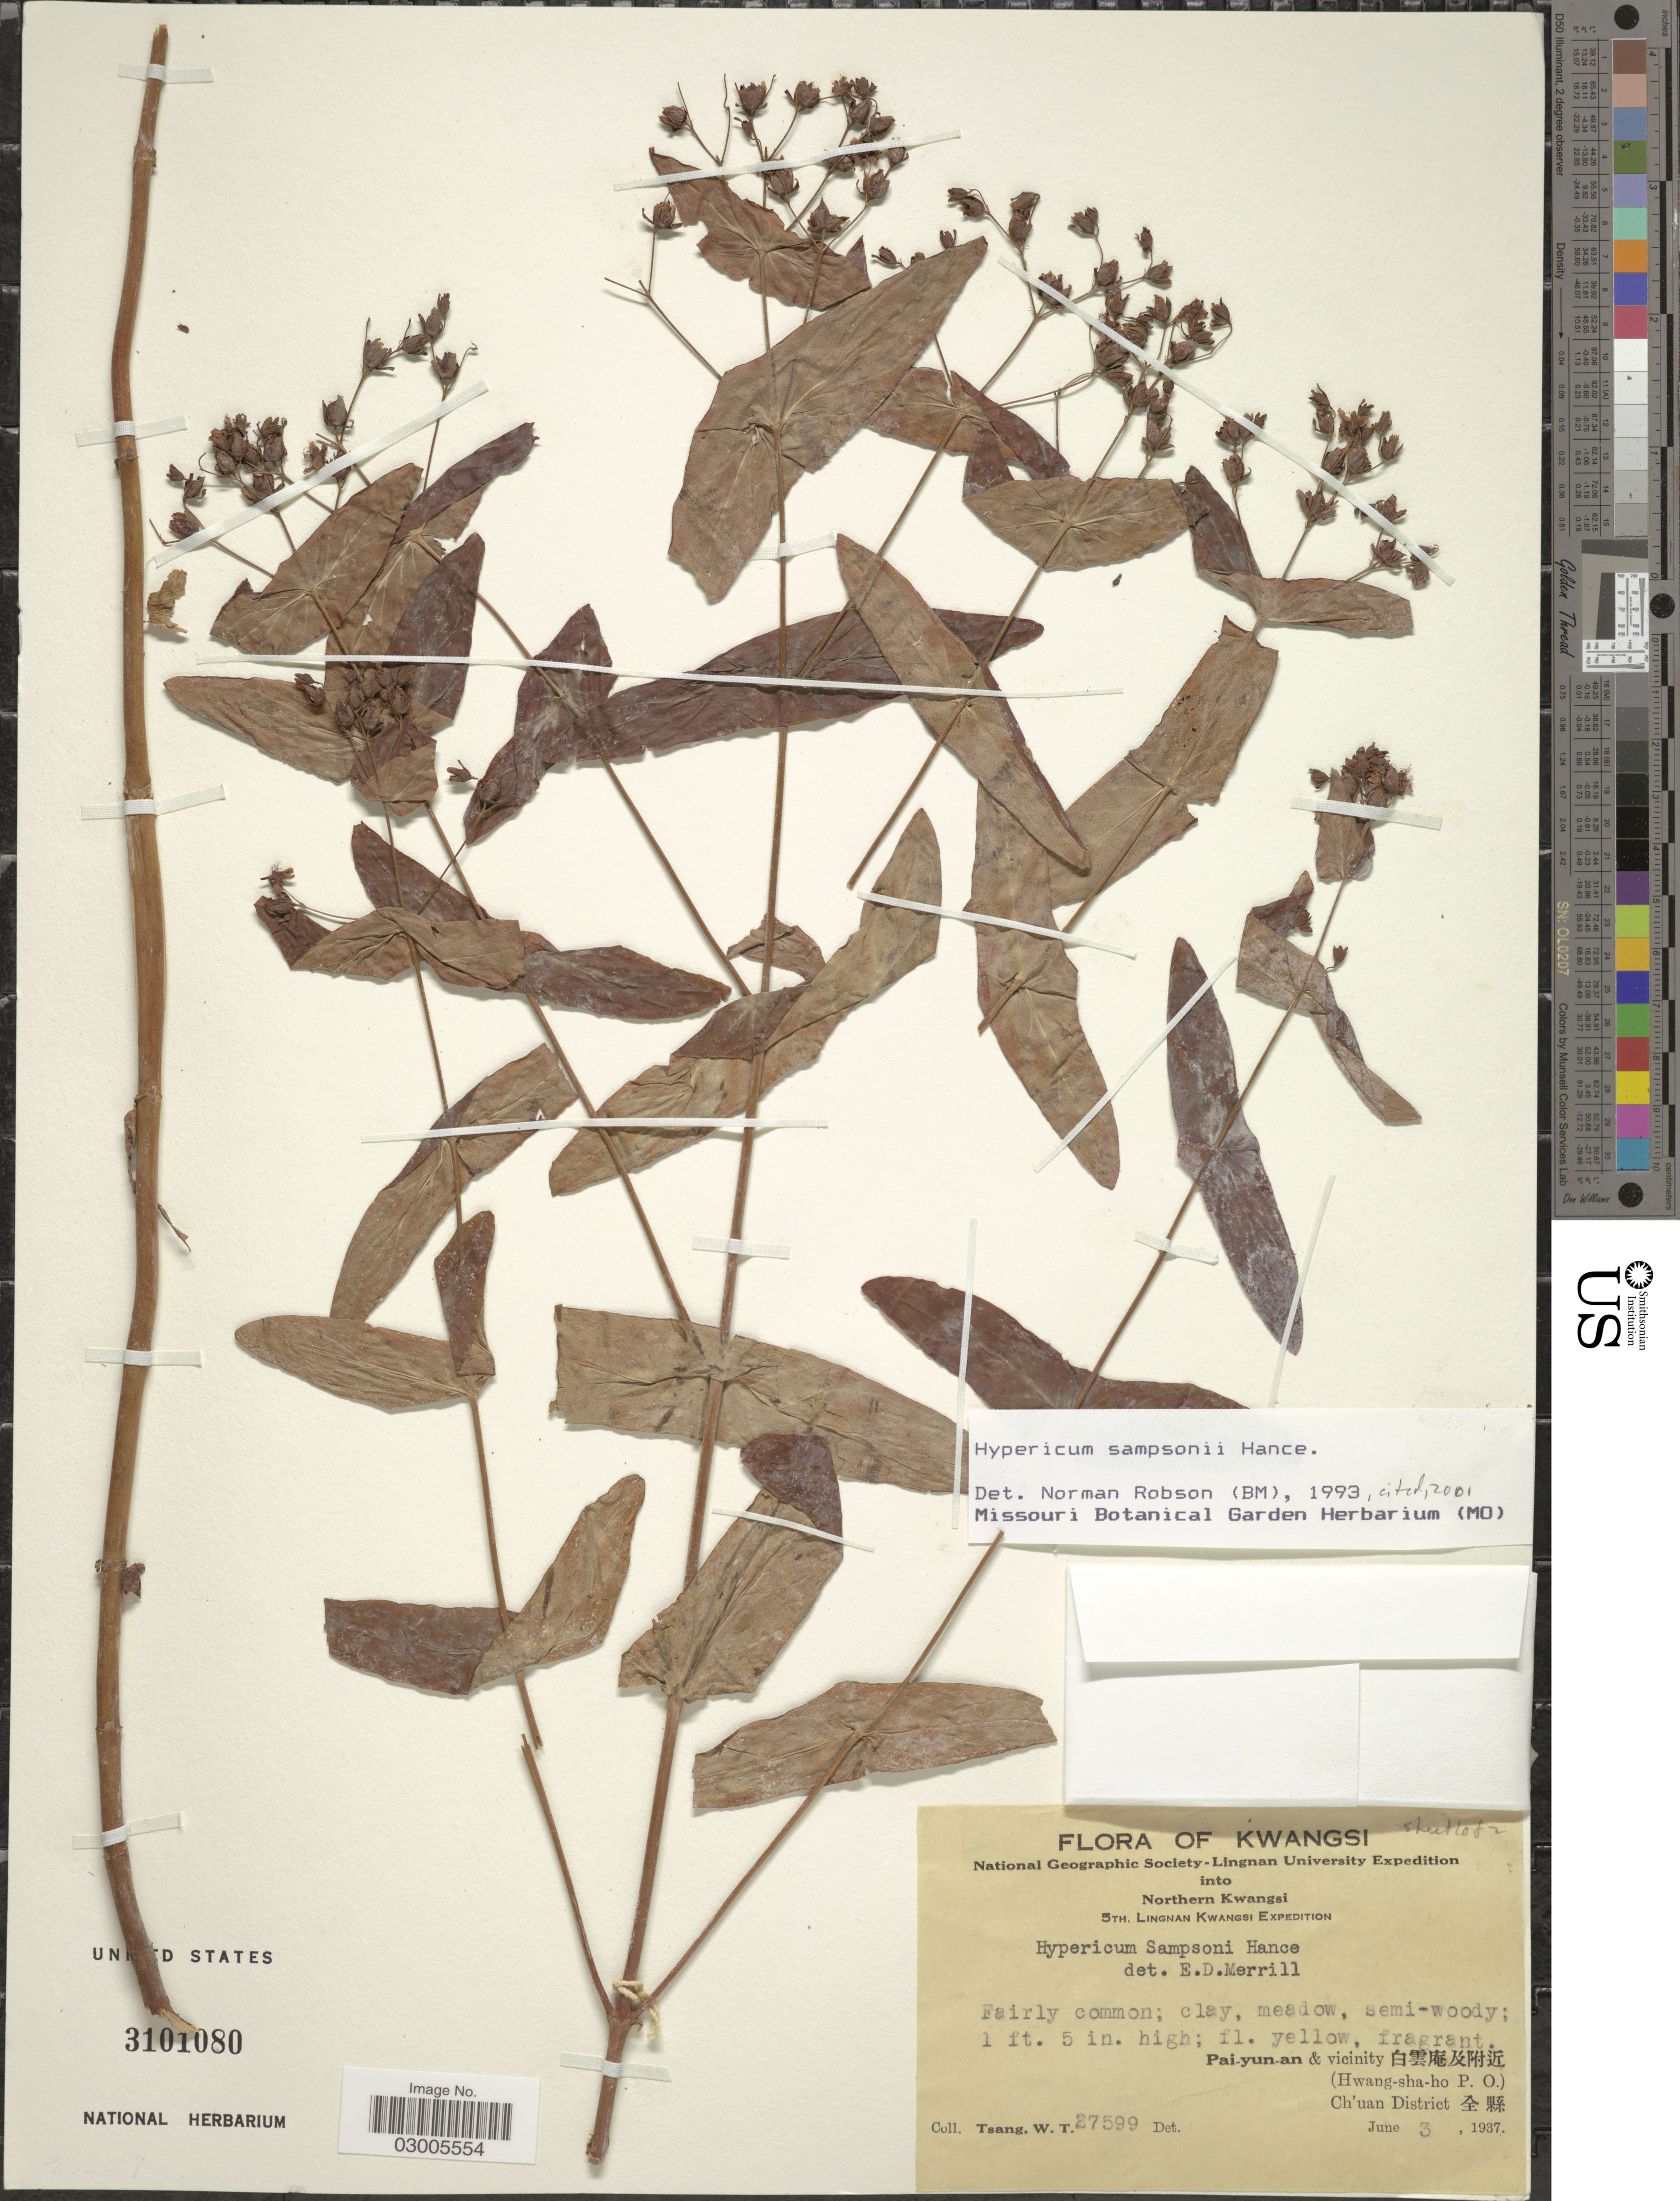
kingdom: Plantae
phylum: Tracheophyta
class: Magnoliopsida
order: Malpighiales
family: Hypericaceae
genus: Hypericum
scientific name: Hypericum sampsonii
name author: Hance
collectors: W. T. Tsang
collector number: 27599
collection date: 1937-06-03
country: China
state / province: Guangxi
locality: Kwangsi.Northern Kwangsi. Pai-yun-an & vicinity (Hwang-sha-ho P. O.) Ch'uan District .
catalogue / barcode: US 3101080